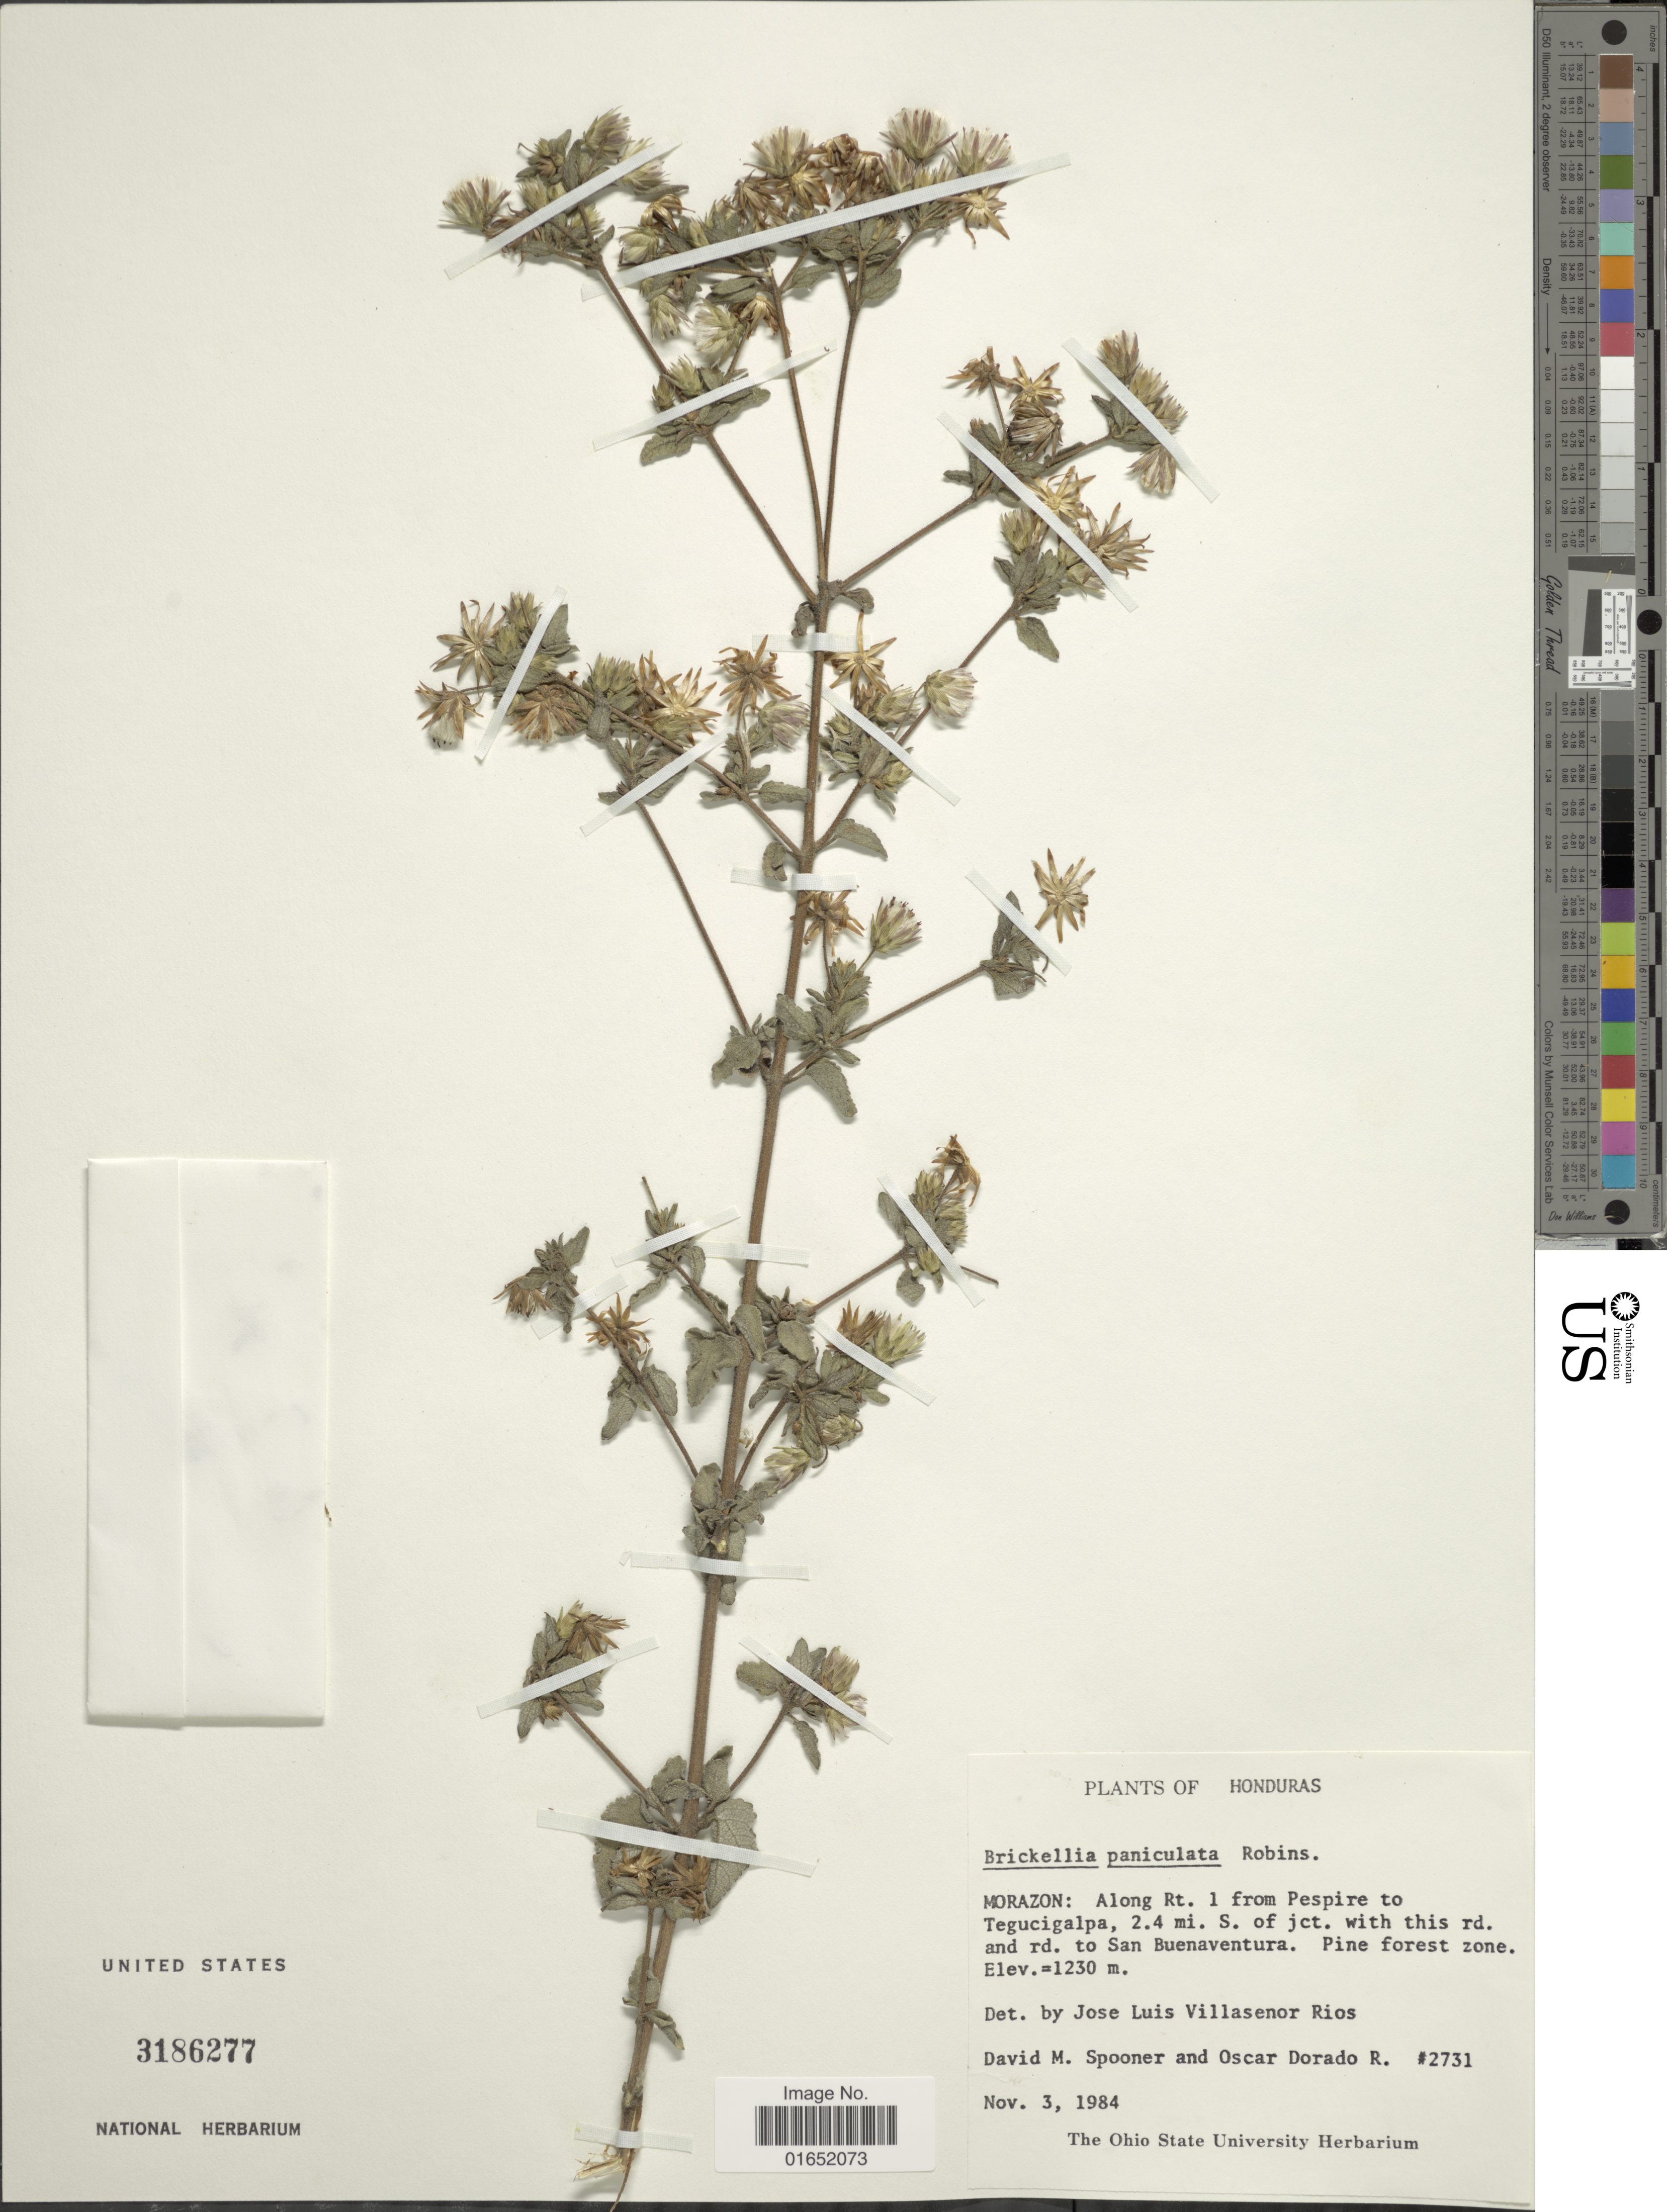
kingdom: Plantae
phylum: Tracheophyta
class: Magnoliopsida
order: Asterales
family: Asteraceae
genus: Brickellia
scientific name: Brickellia paniculata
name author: (Mill.) B.L. Rob.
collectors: D. Spooner & O. R. Dorado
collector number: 2731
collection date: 1984-11-03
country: Honduras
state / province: Fco. Morazán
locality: Morazan: Along Rt 1 from Pespire to tegucigalpa, 2.4 mi. S. of jct with this rd. and rd. to San Buenaventura. Pine forest zone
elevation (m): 1230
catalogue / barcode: US 3186277